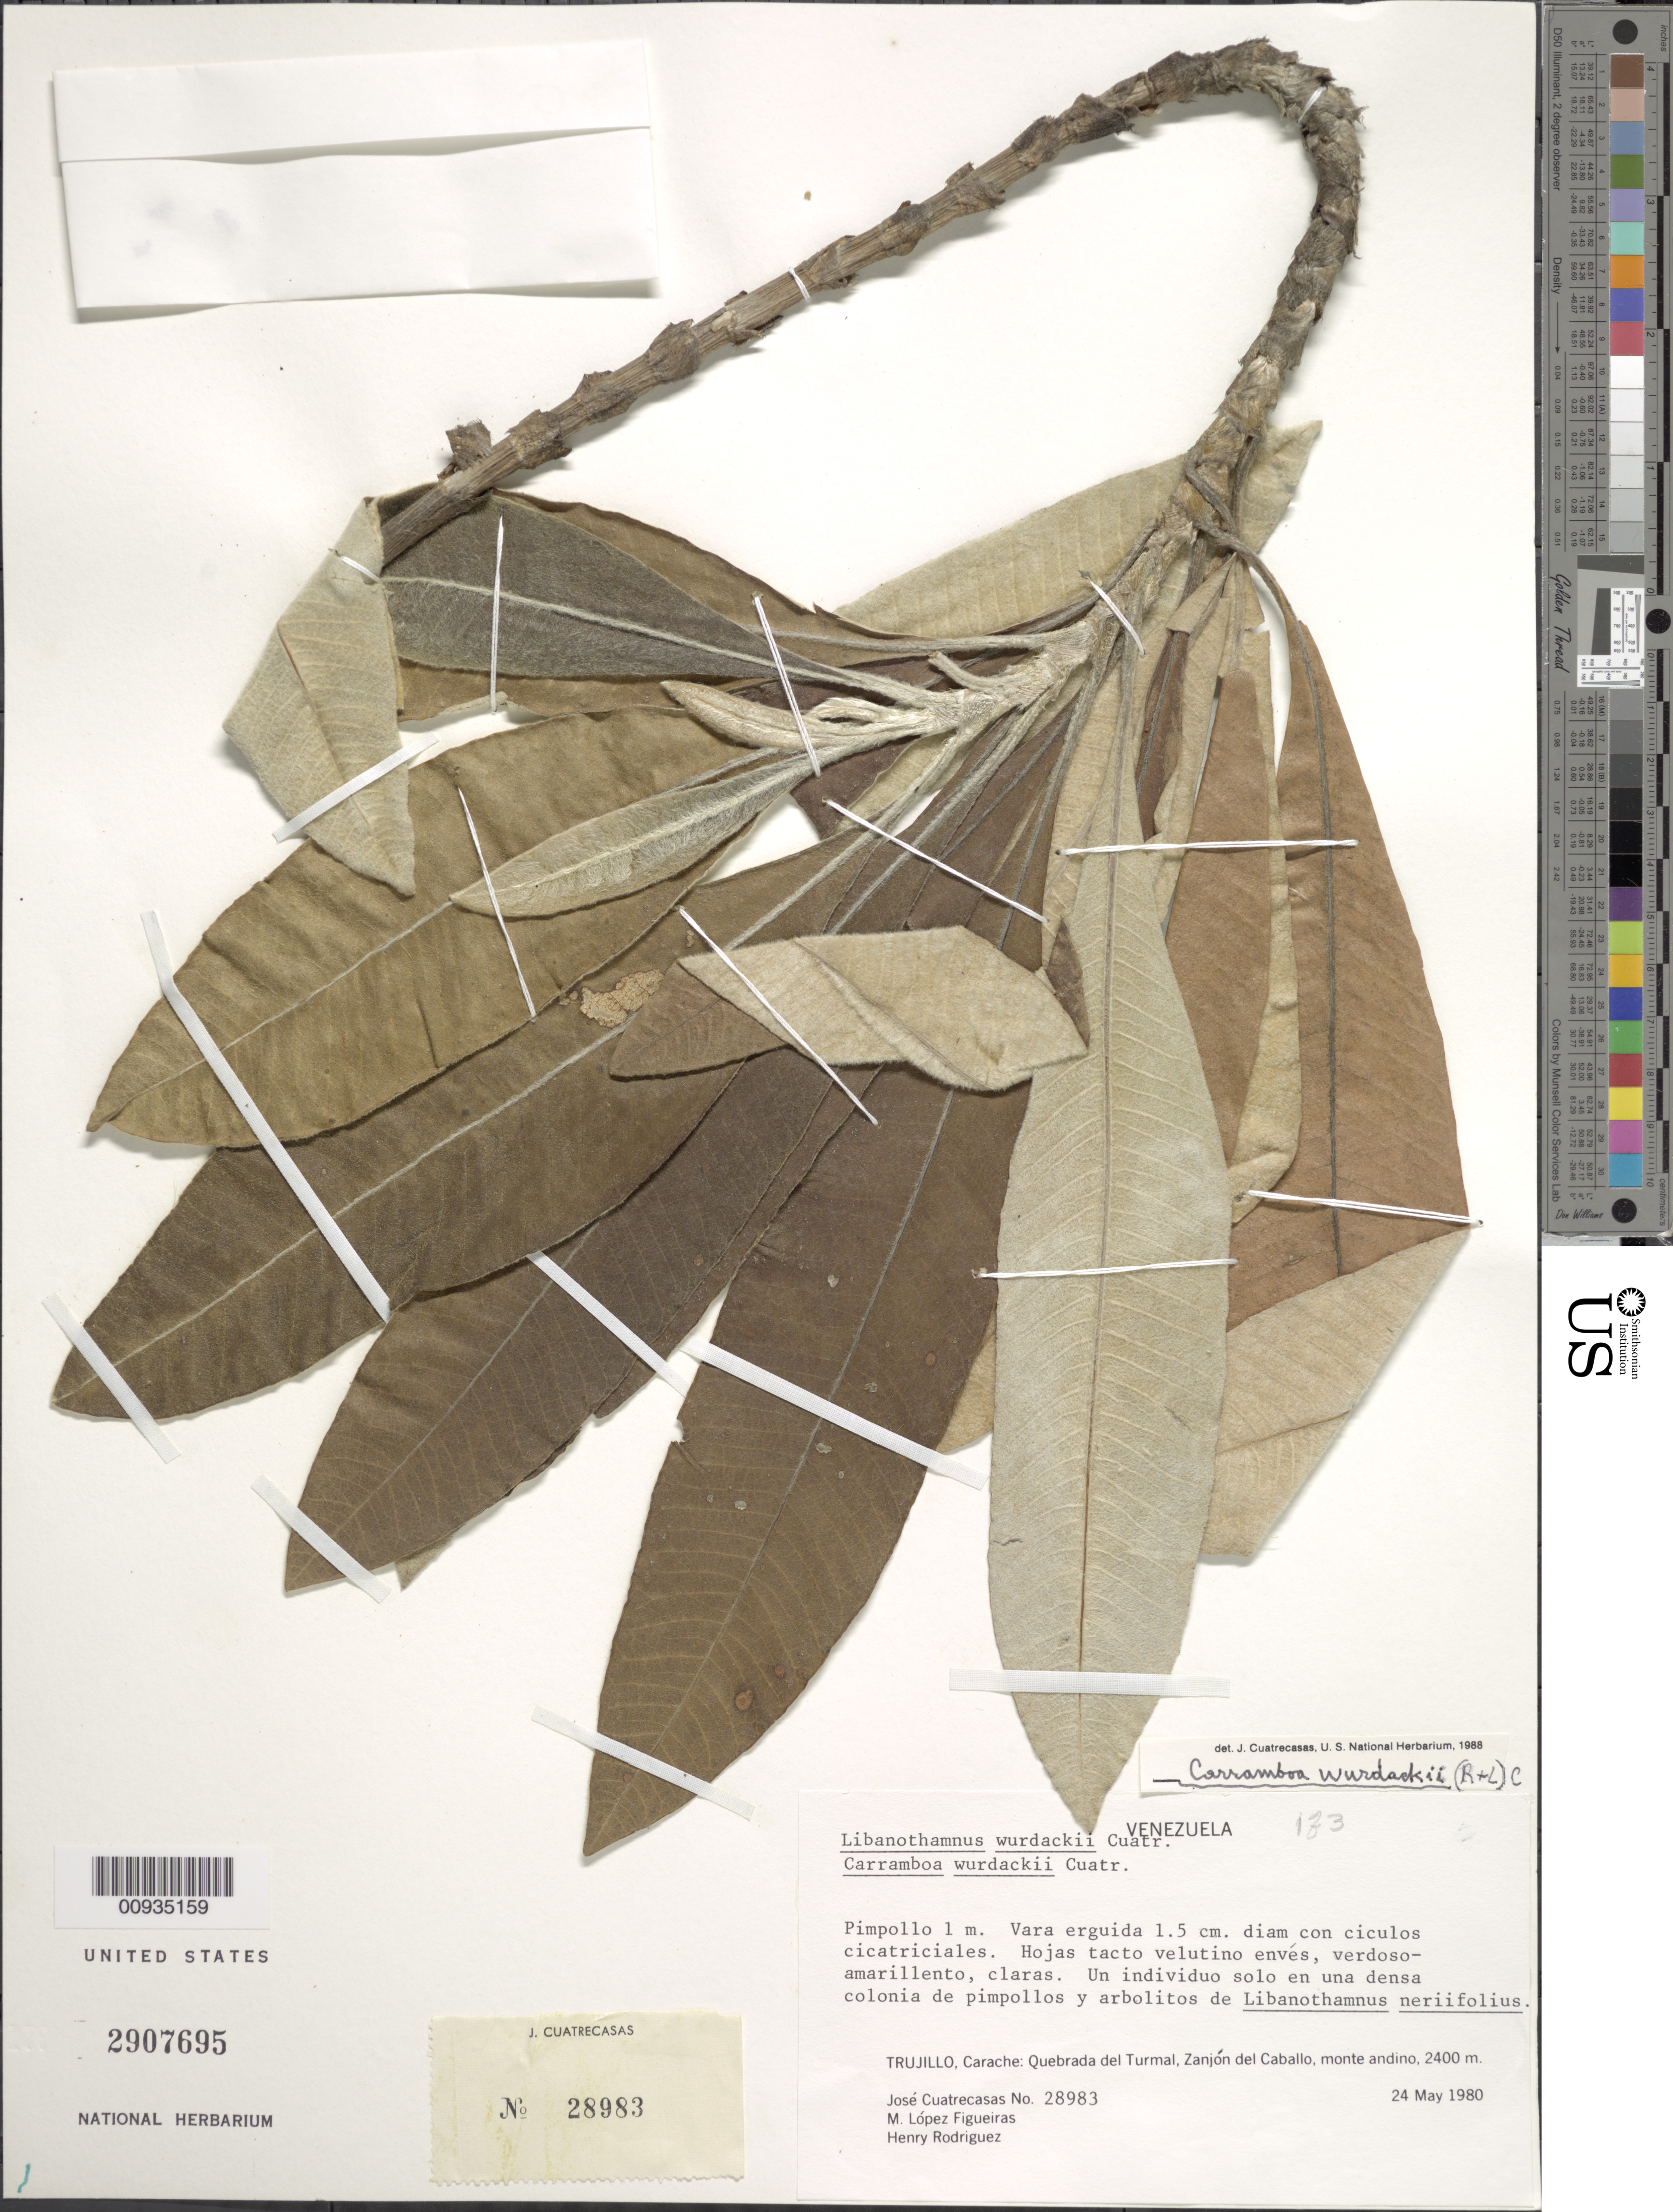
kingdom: Plantae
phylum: Tracheophyta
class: Magnoliopsida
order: Asterales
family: Asteraceae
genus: Carramboa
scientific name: Carramboa wurdackii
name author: (Ruíz-Terán & López Fig.) Cuatrec.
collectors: J. Cuatrecasas, M. López Figueiras & H. A. Rodriguez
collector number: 28983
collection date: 1980-05-24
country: Venezuela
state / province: Trujillo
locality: Carache: Quebrada del Turmal, Zanjón del caballo, monte andino.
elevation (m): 2400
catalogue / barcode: US 2907695